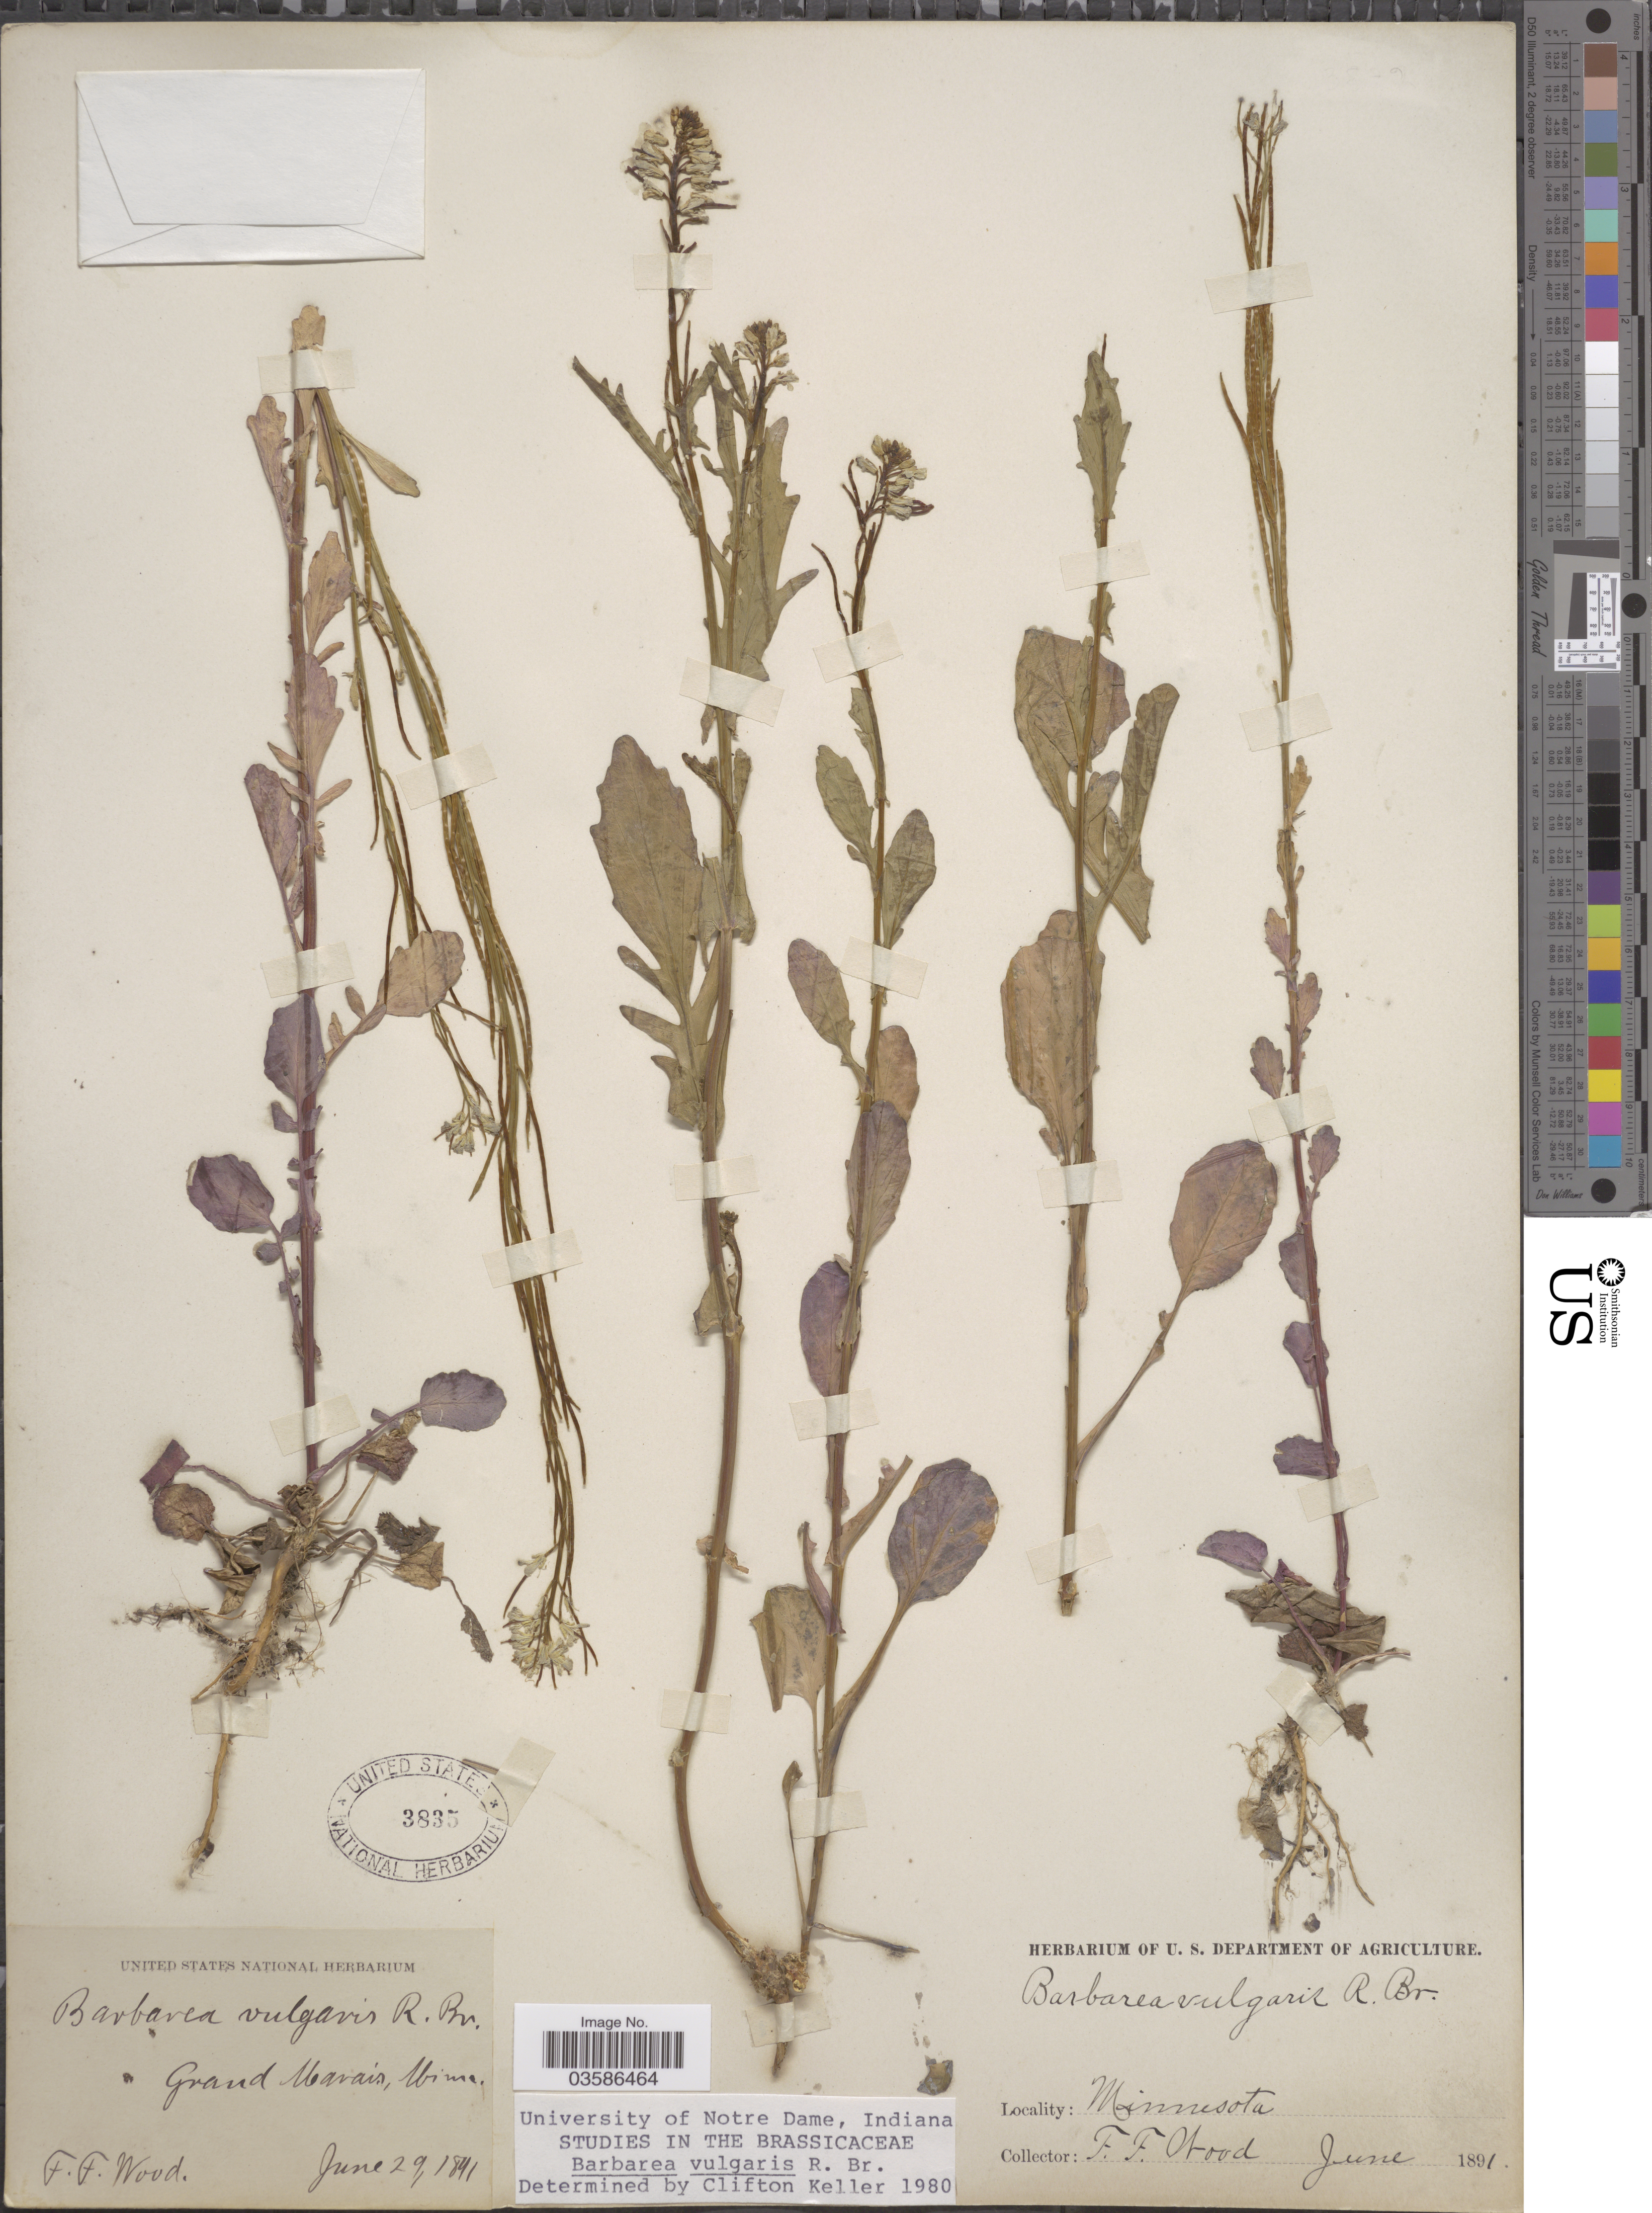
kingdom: Plantae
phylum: Tracheophyta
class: Magnoliopsida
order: Brassicales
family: Brassicaceae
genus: Barbarea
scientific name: Barbarea vulgaris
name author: W.T. Aiton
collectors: F. Wood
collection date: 1891-06-29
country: United States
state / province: Minnesota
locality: Grand Marais.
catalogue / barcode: US 3835